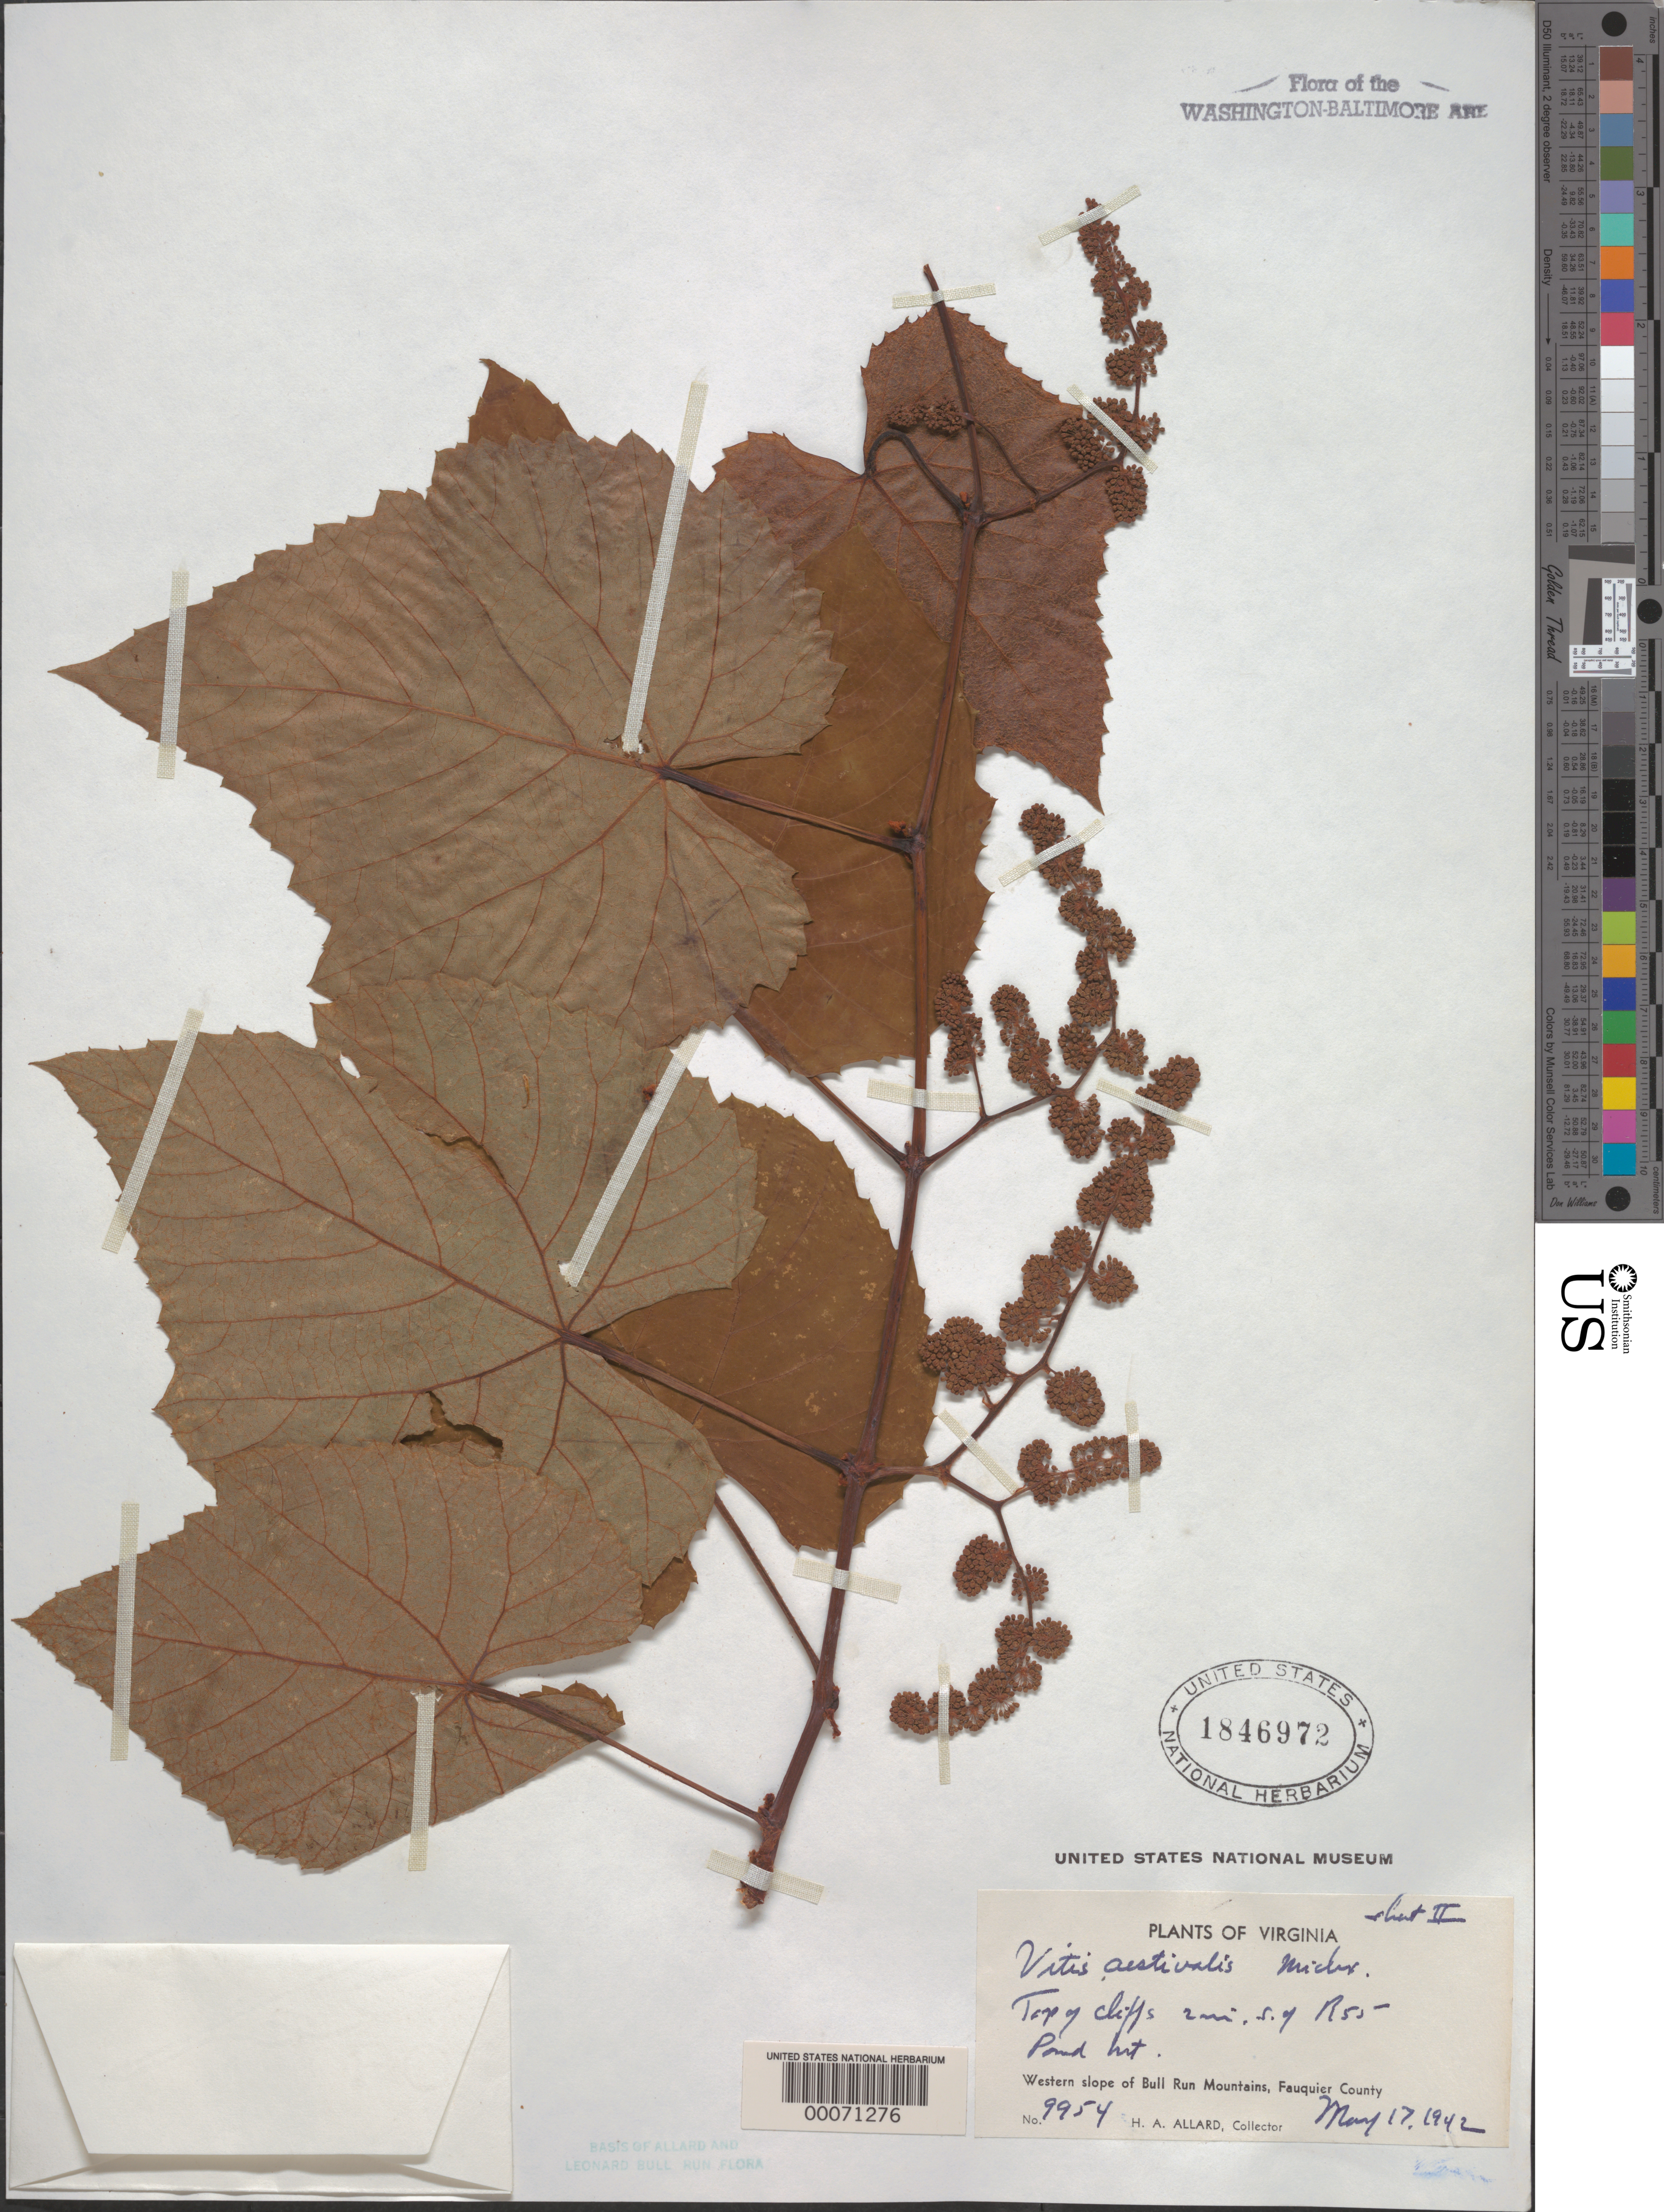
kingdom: Plantae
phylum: Tracheophyta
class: Magnoliopsida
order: Vitales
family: Vitaceae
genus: Vitis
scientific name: Vitis aestivalis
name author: Michx.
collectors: H. A. Allard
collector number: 9954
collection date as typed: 17 May 1942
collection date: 1942-05-17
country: United States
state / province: Virginia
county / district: Fauquier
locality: South of Route 55, Pond Mountains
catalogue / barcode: US 1846972